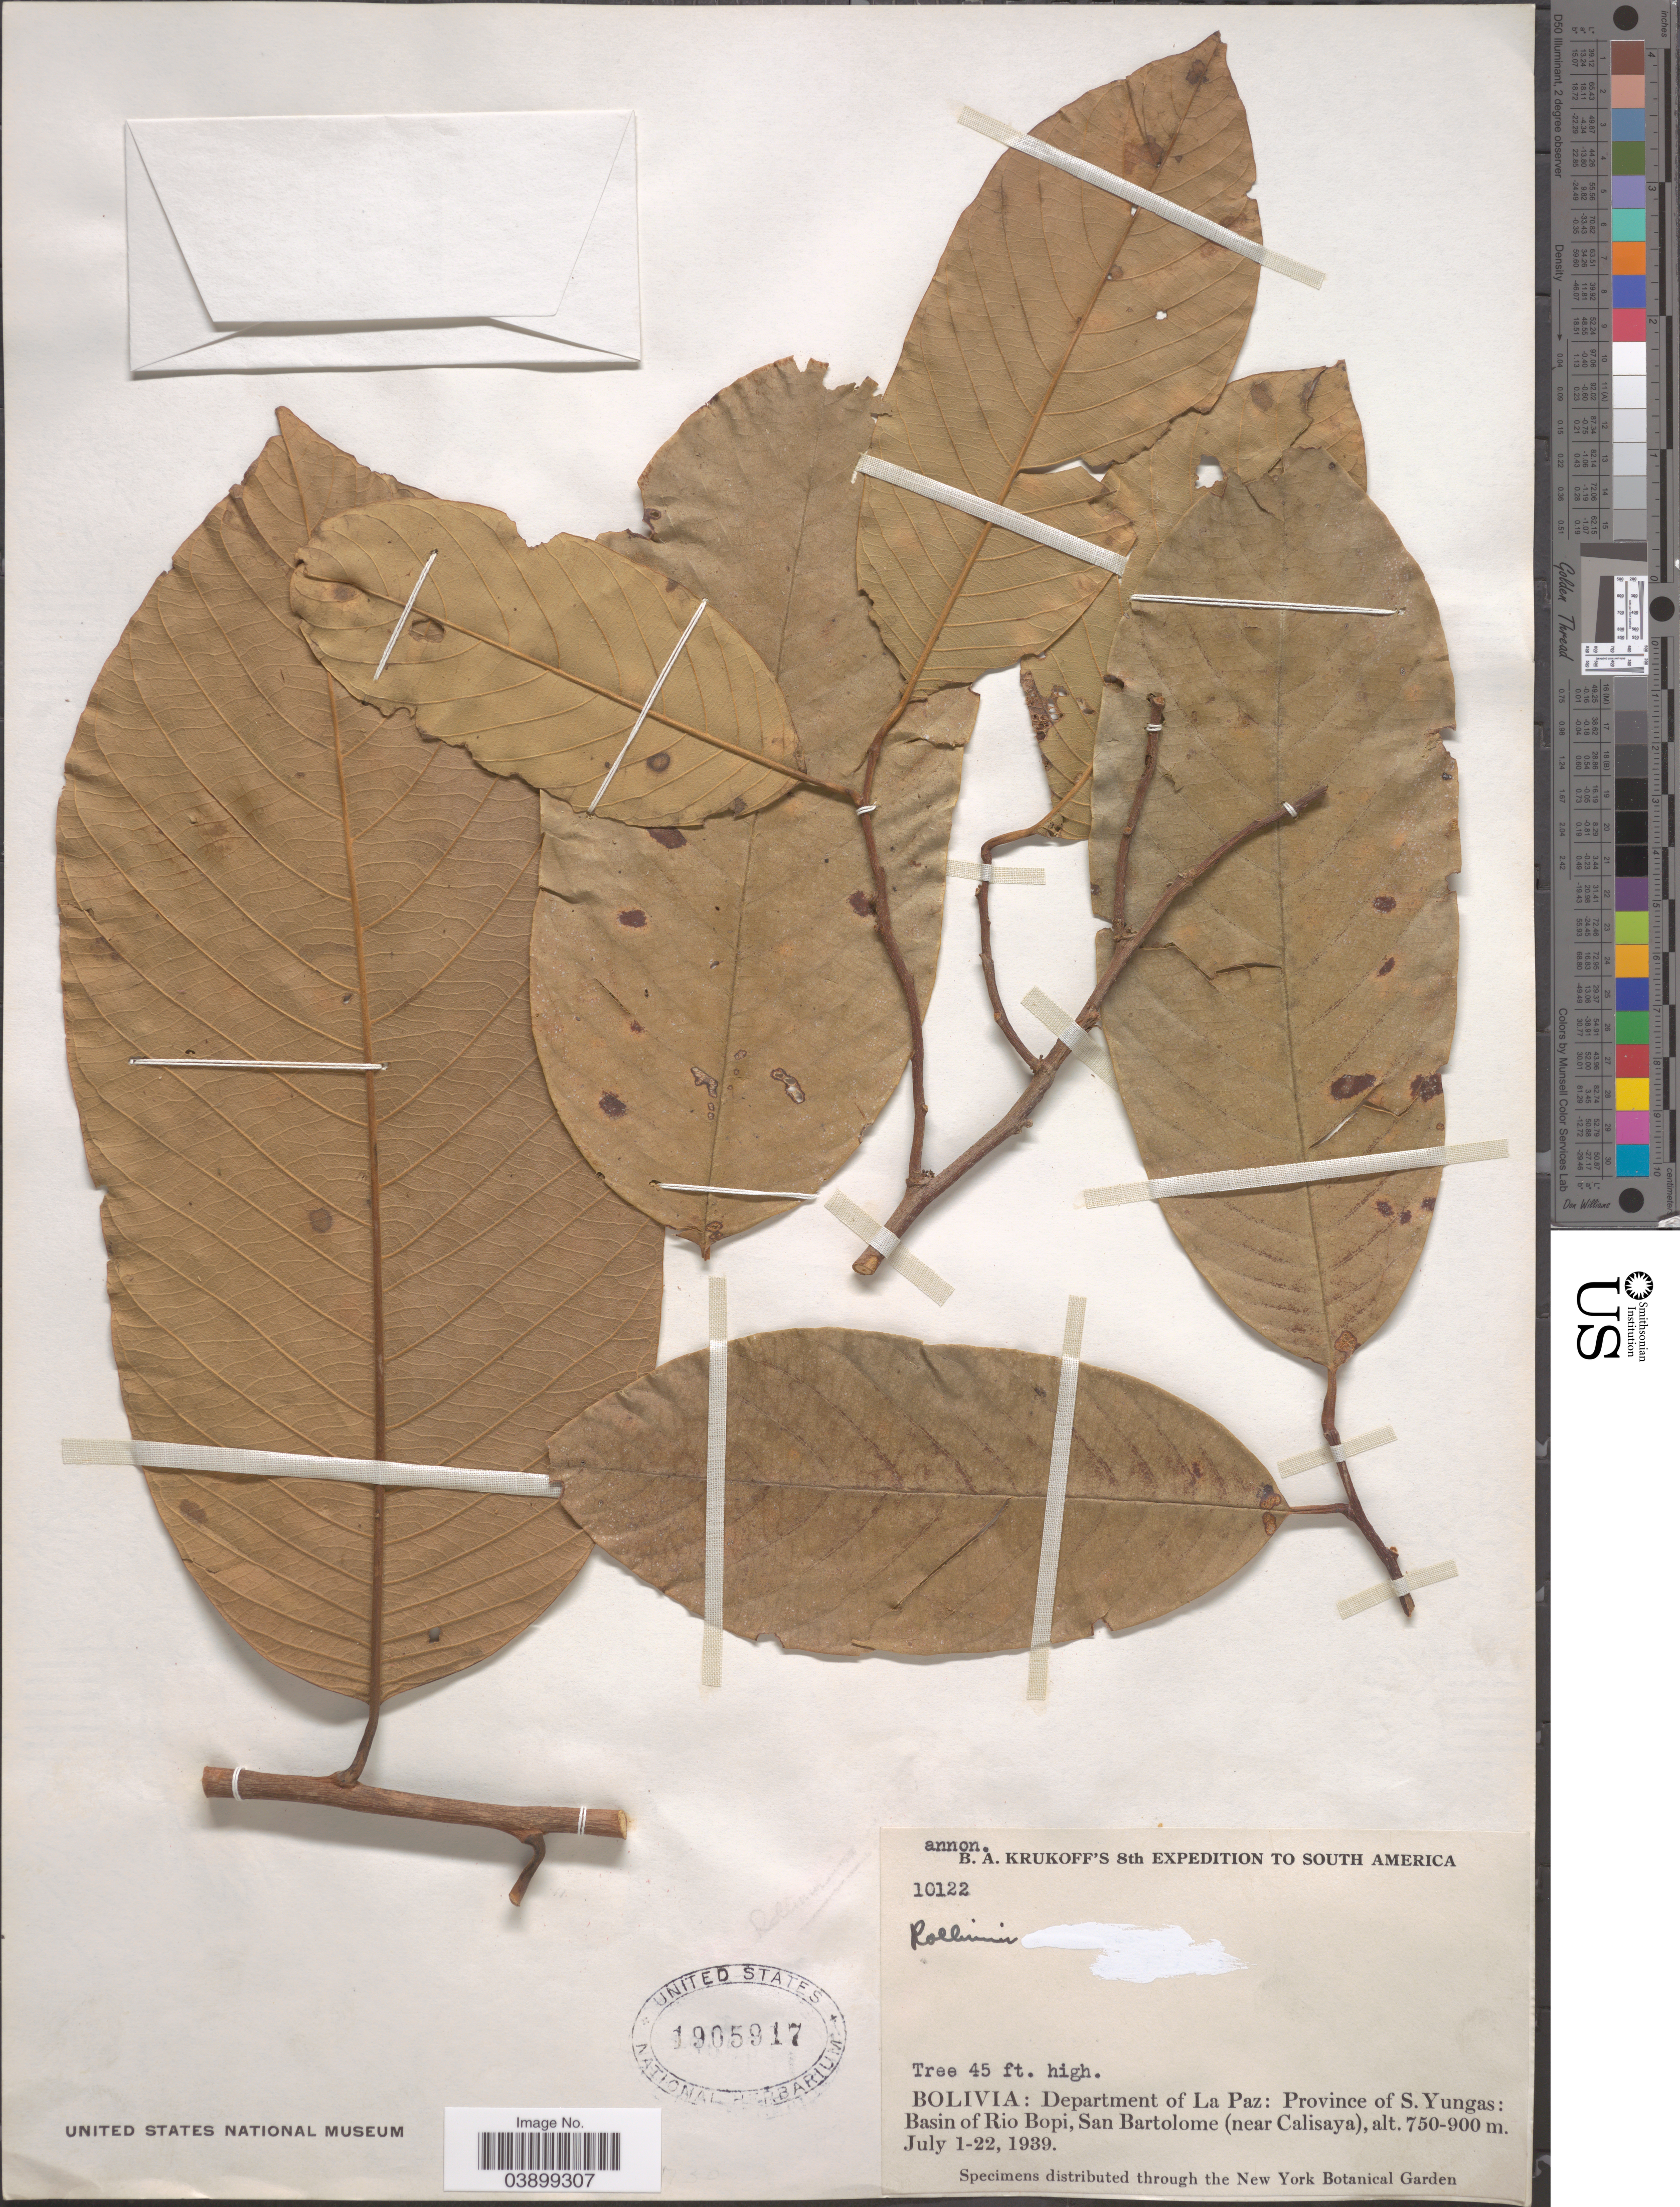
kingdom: Plantae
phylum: Tracheophyta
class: Magnoliopsida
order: Magnoliales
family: Annonaceae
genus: Annona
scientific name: Annona sp.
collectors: B. A. Krukoff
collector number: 10122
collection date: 1939-07-01/1939-07-22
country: Bolivia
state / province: La Paz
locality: Department of La Paz: Province of S. Yungas: Basin of Rio Bopi, San Bartolome (near Calisaya).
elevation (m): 750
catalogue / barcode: US 1905917